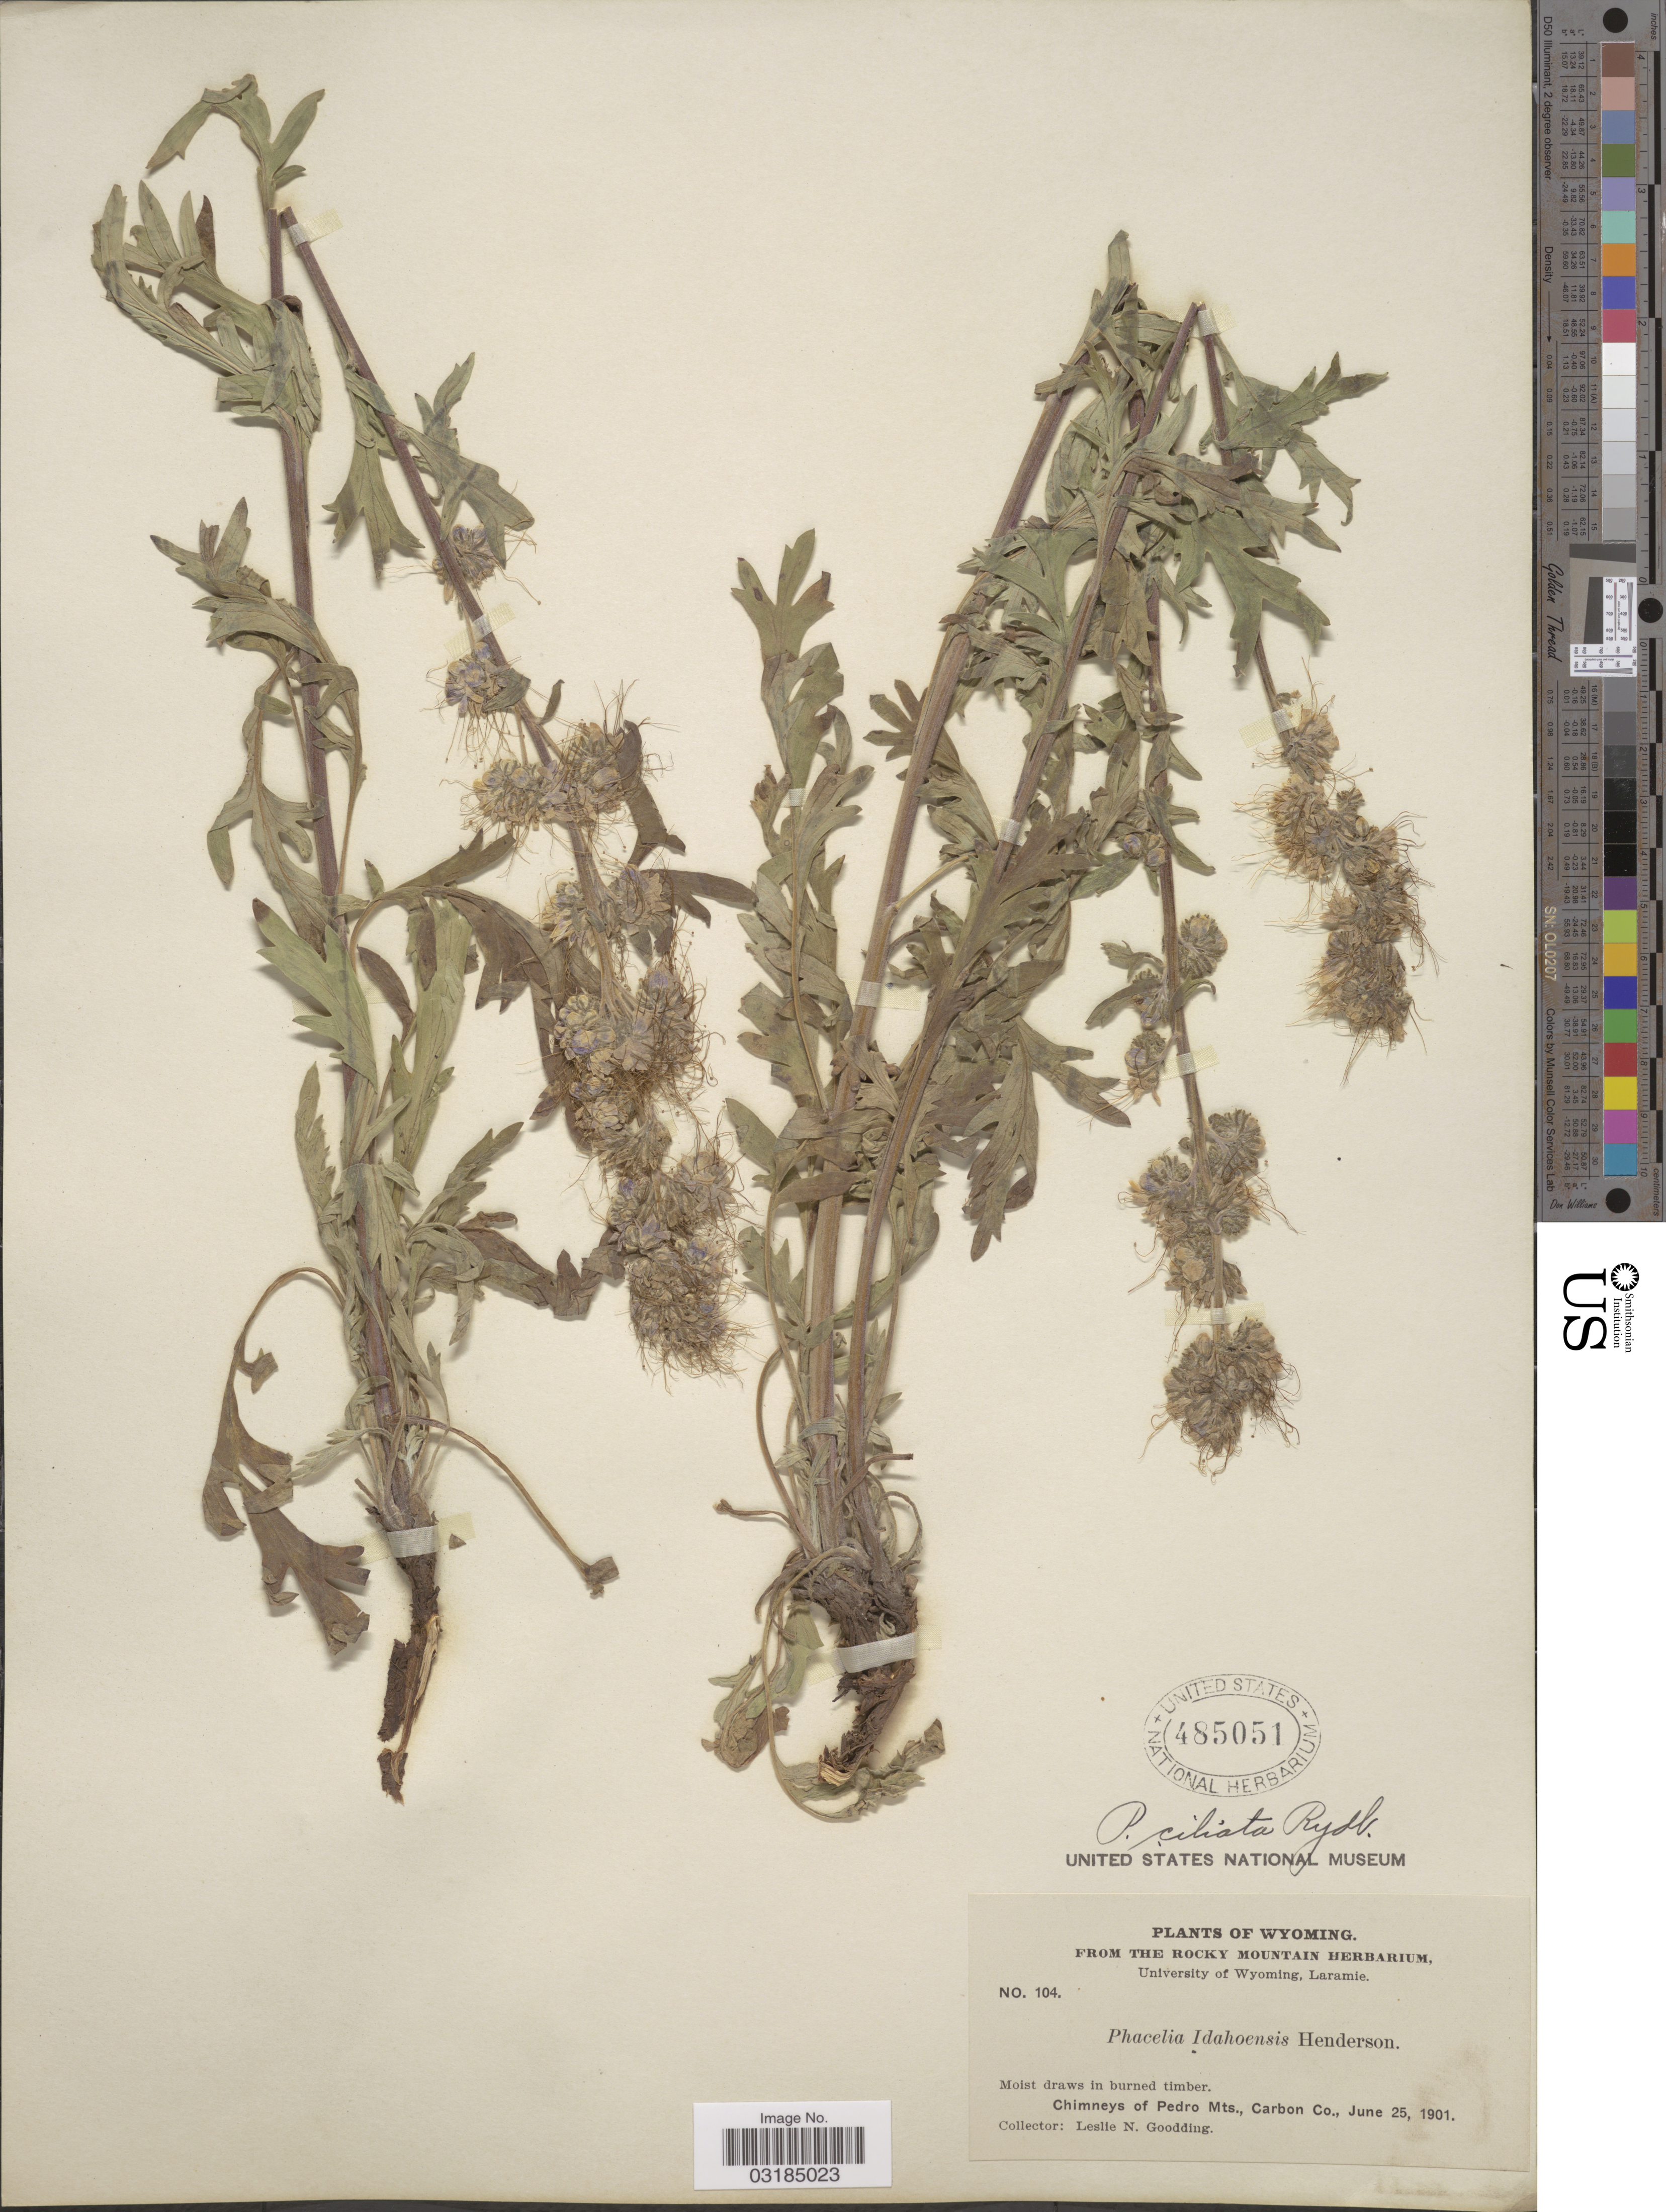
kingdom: Plantae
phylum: Tracheophyta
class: Magnoliopsida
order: Boraginales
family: Hydrophyllaceae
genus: Phacelia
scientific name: Phacelia ciliosa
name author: Rydb.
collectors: L. N. Goodding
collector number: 104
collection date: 1901-06-25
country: United States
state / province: Wyoming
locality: Chimneys of Pedro Mts., Carbon Co.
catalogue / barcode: US 485051